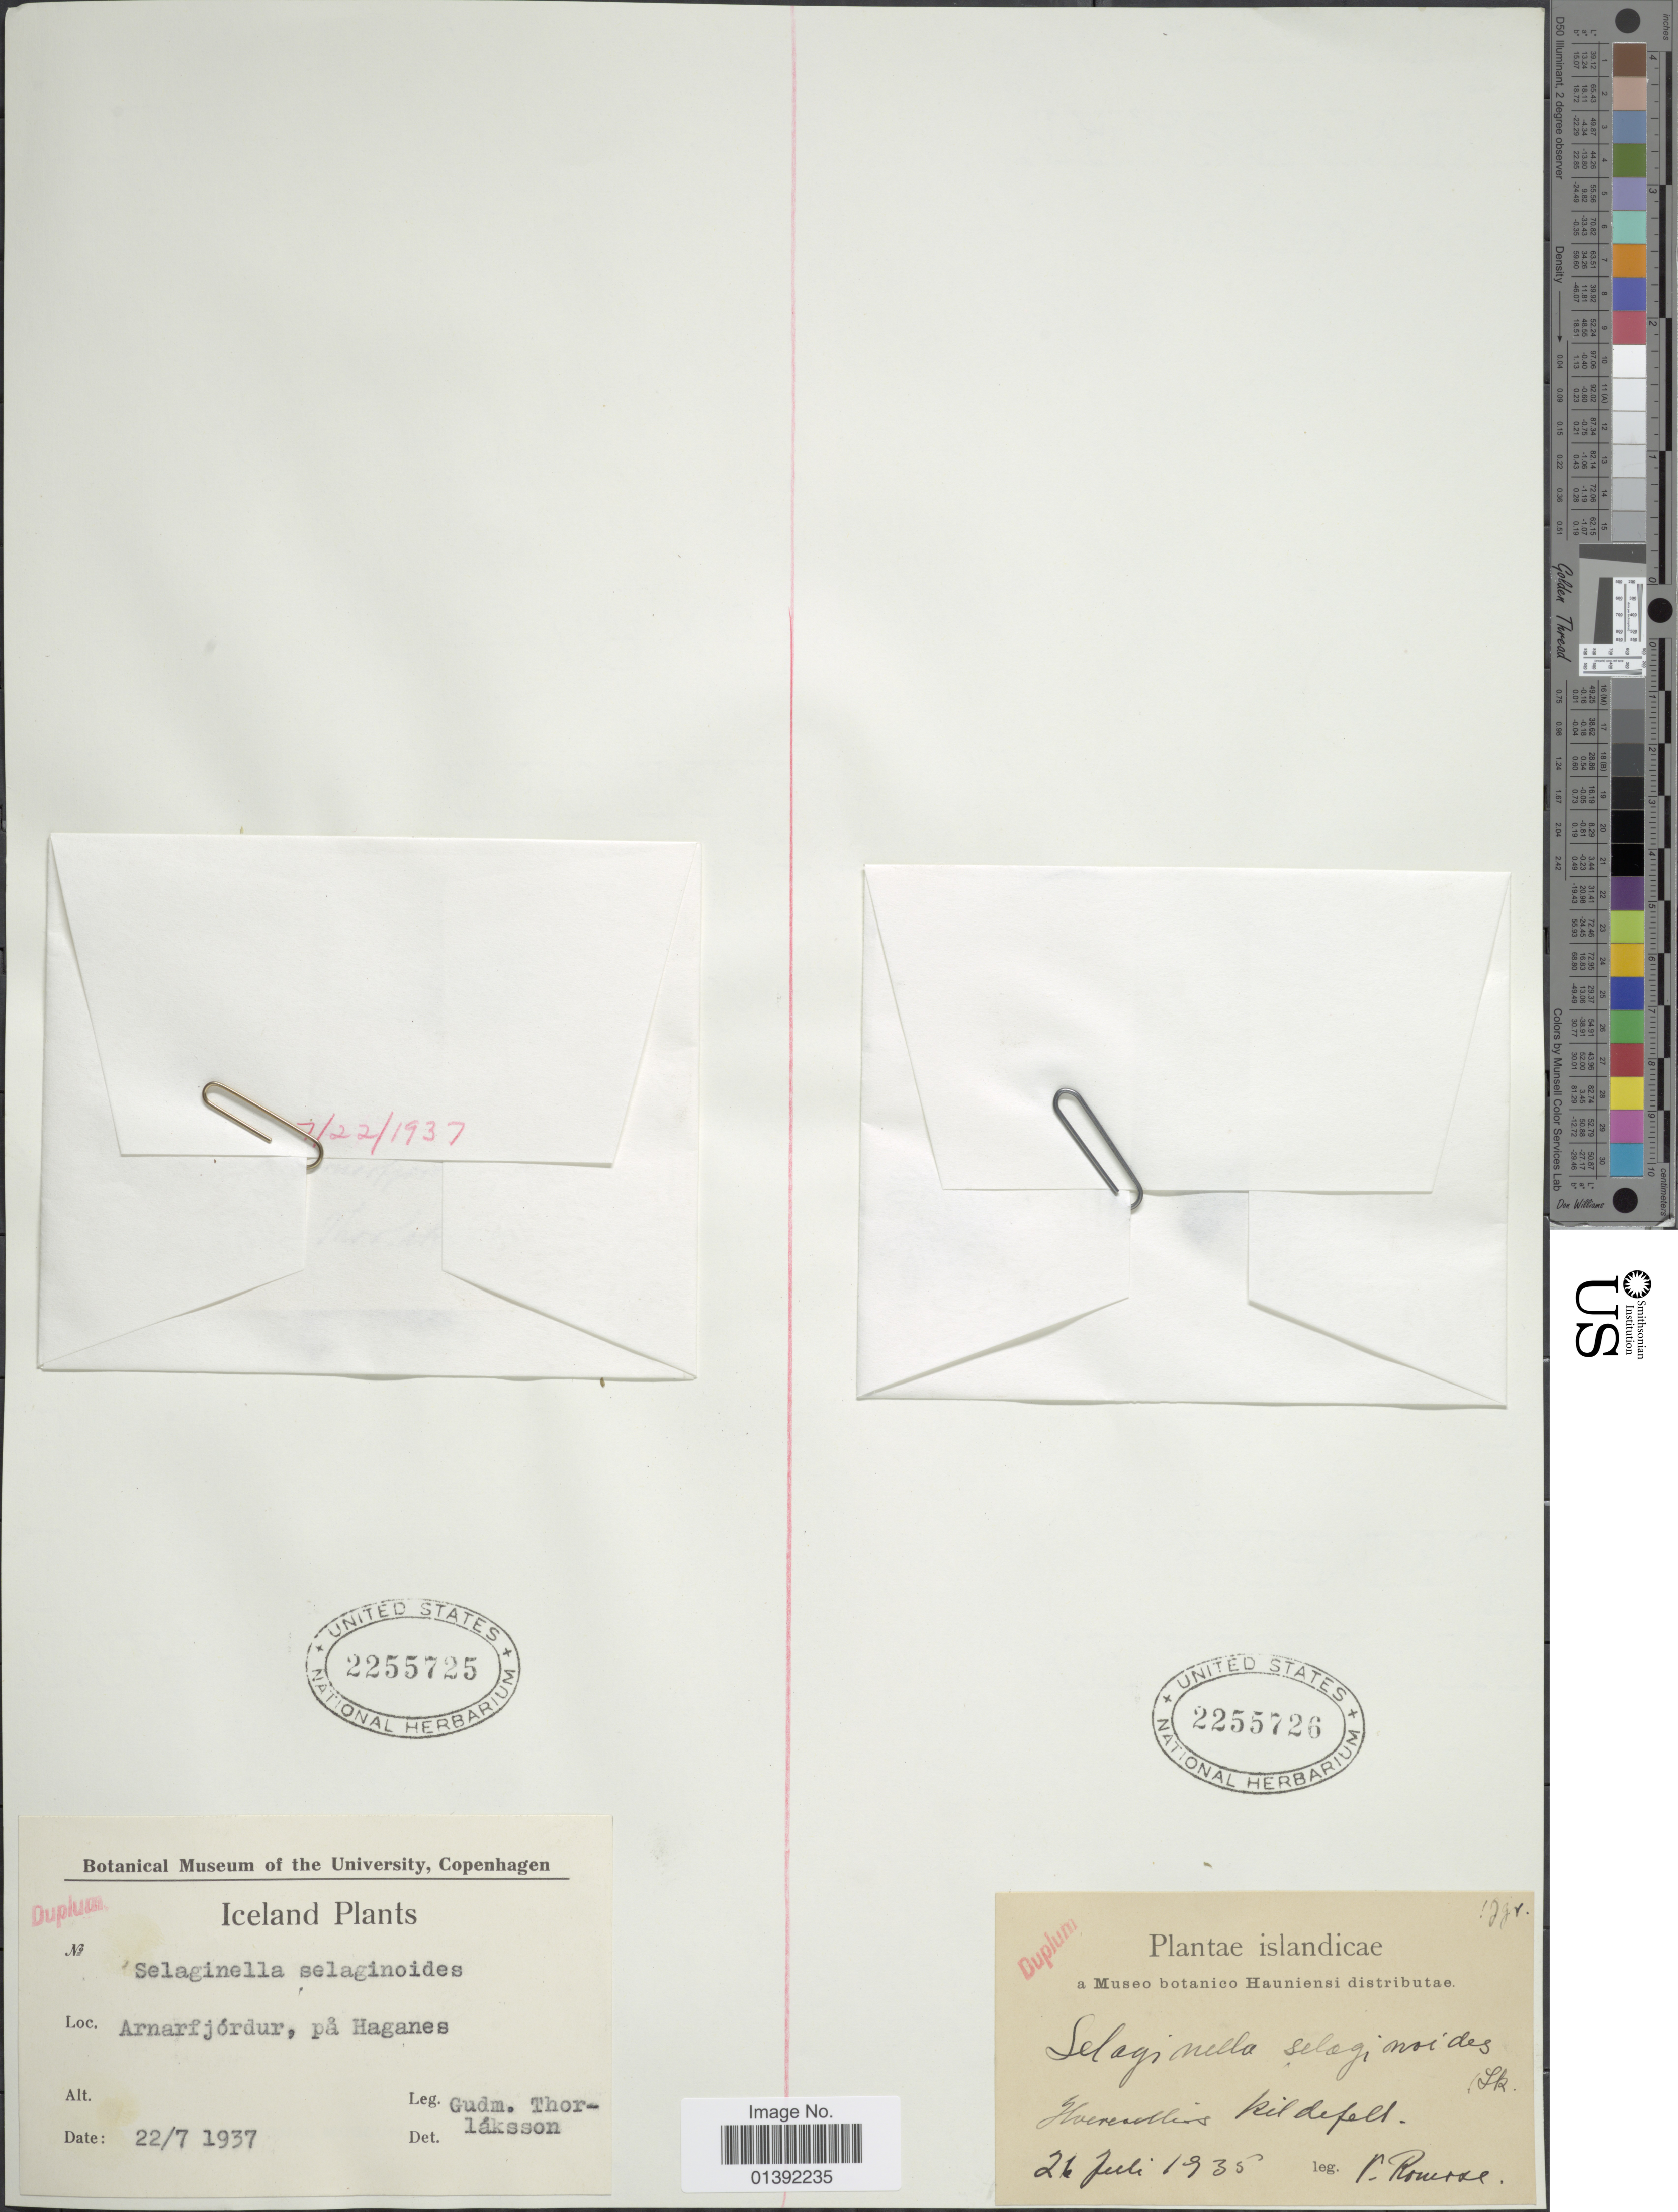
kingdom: Plantae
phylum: Tracheophyta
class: Lycopodiopsida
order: Selaginellales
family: Selaginellaceae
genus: Selaginella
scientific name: Selaginella selaginoides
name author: (L.) Link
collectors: G. Thorlaksson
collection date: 1937-07-22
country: Iceland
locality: Ararfjordur, på Haganes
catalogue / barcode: US 2255725